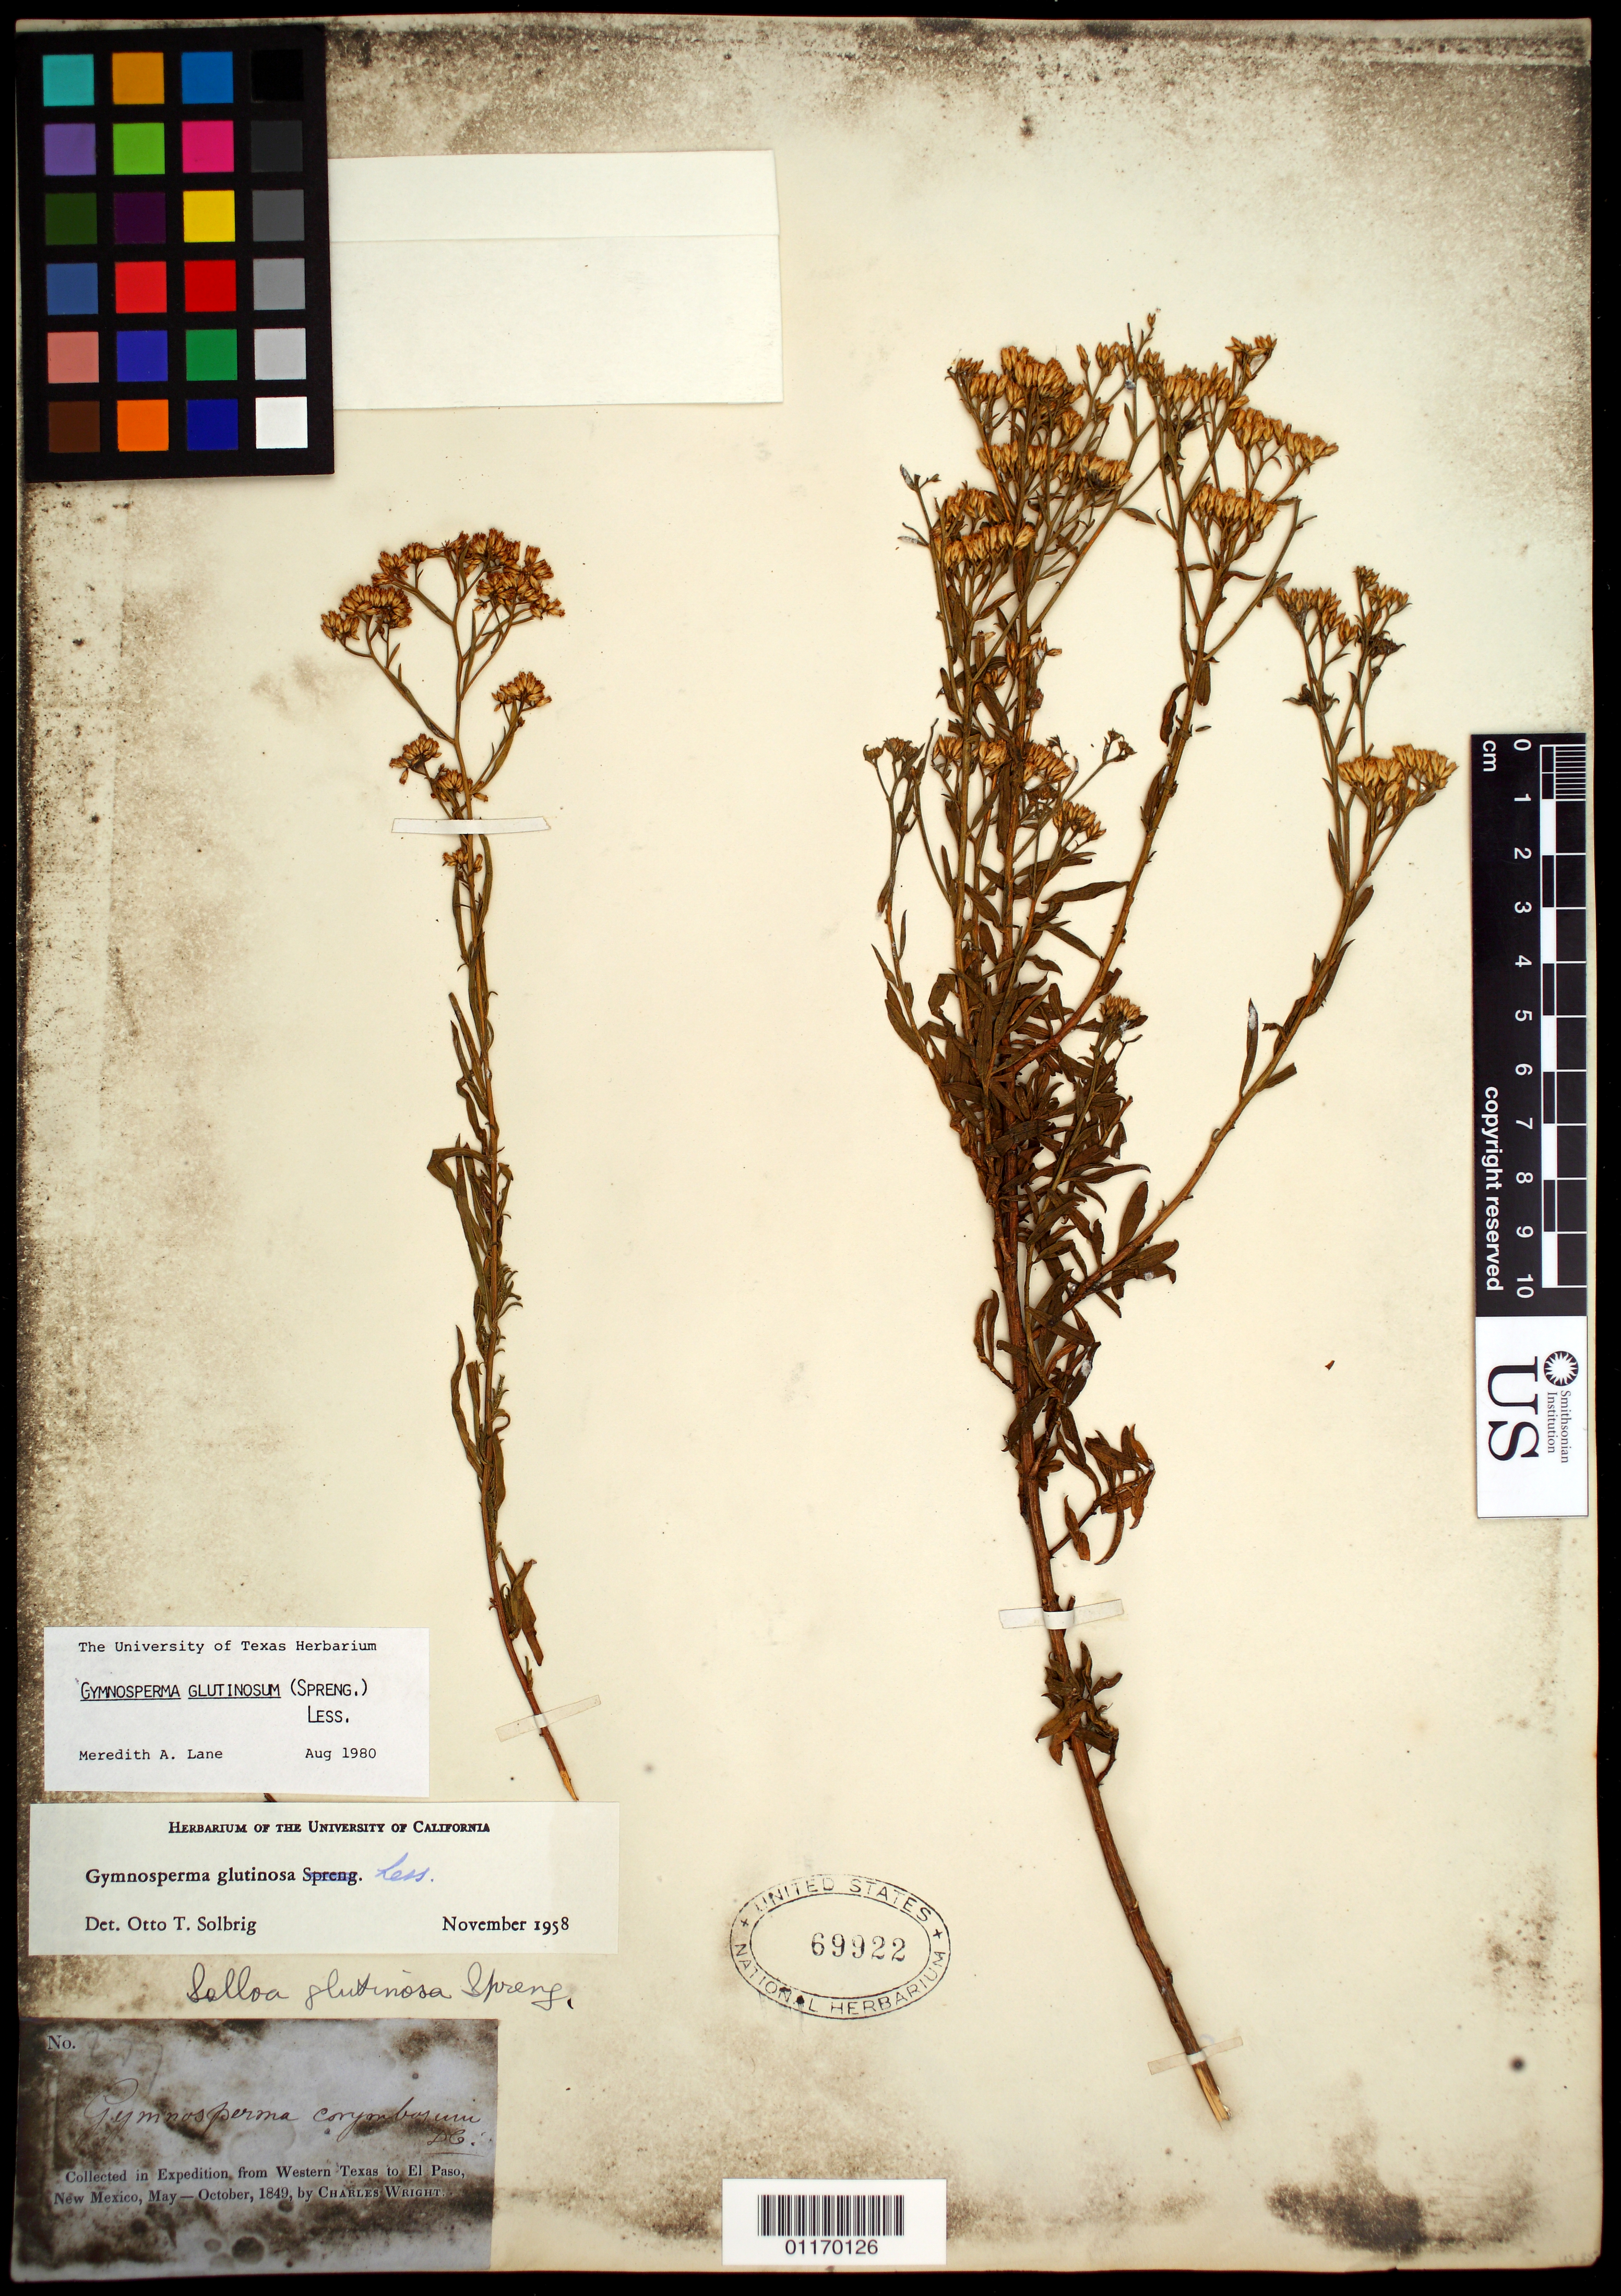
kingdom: Plantae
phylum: Tracheophyta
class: Magnoliopsida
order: Asterales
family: Asteraceae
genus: Gymnosperma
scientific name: Gymnosperma glutinosum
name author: (Spreng.) Less.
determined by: Lane, M. A.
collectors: C. Wright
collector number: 277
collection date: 1849-05/1849-10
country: United States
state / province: New Mexico / Texas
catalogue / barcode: US 69922